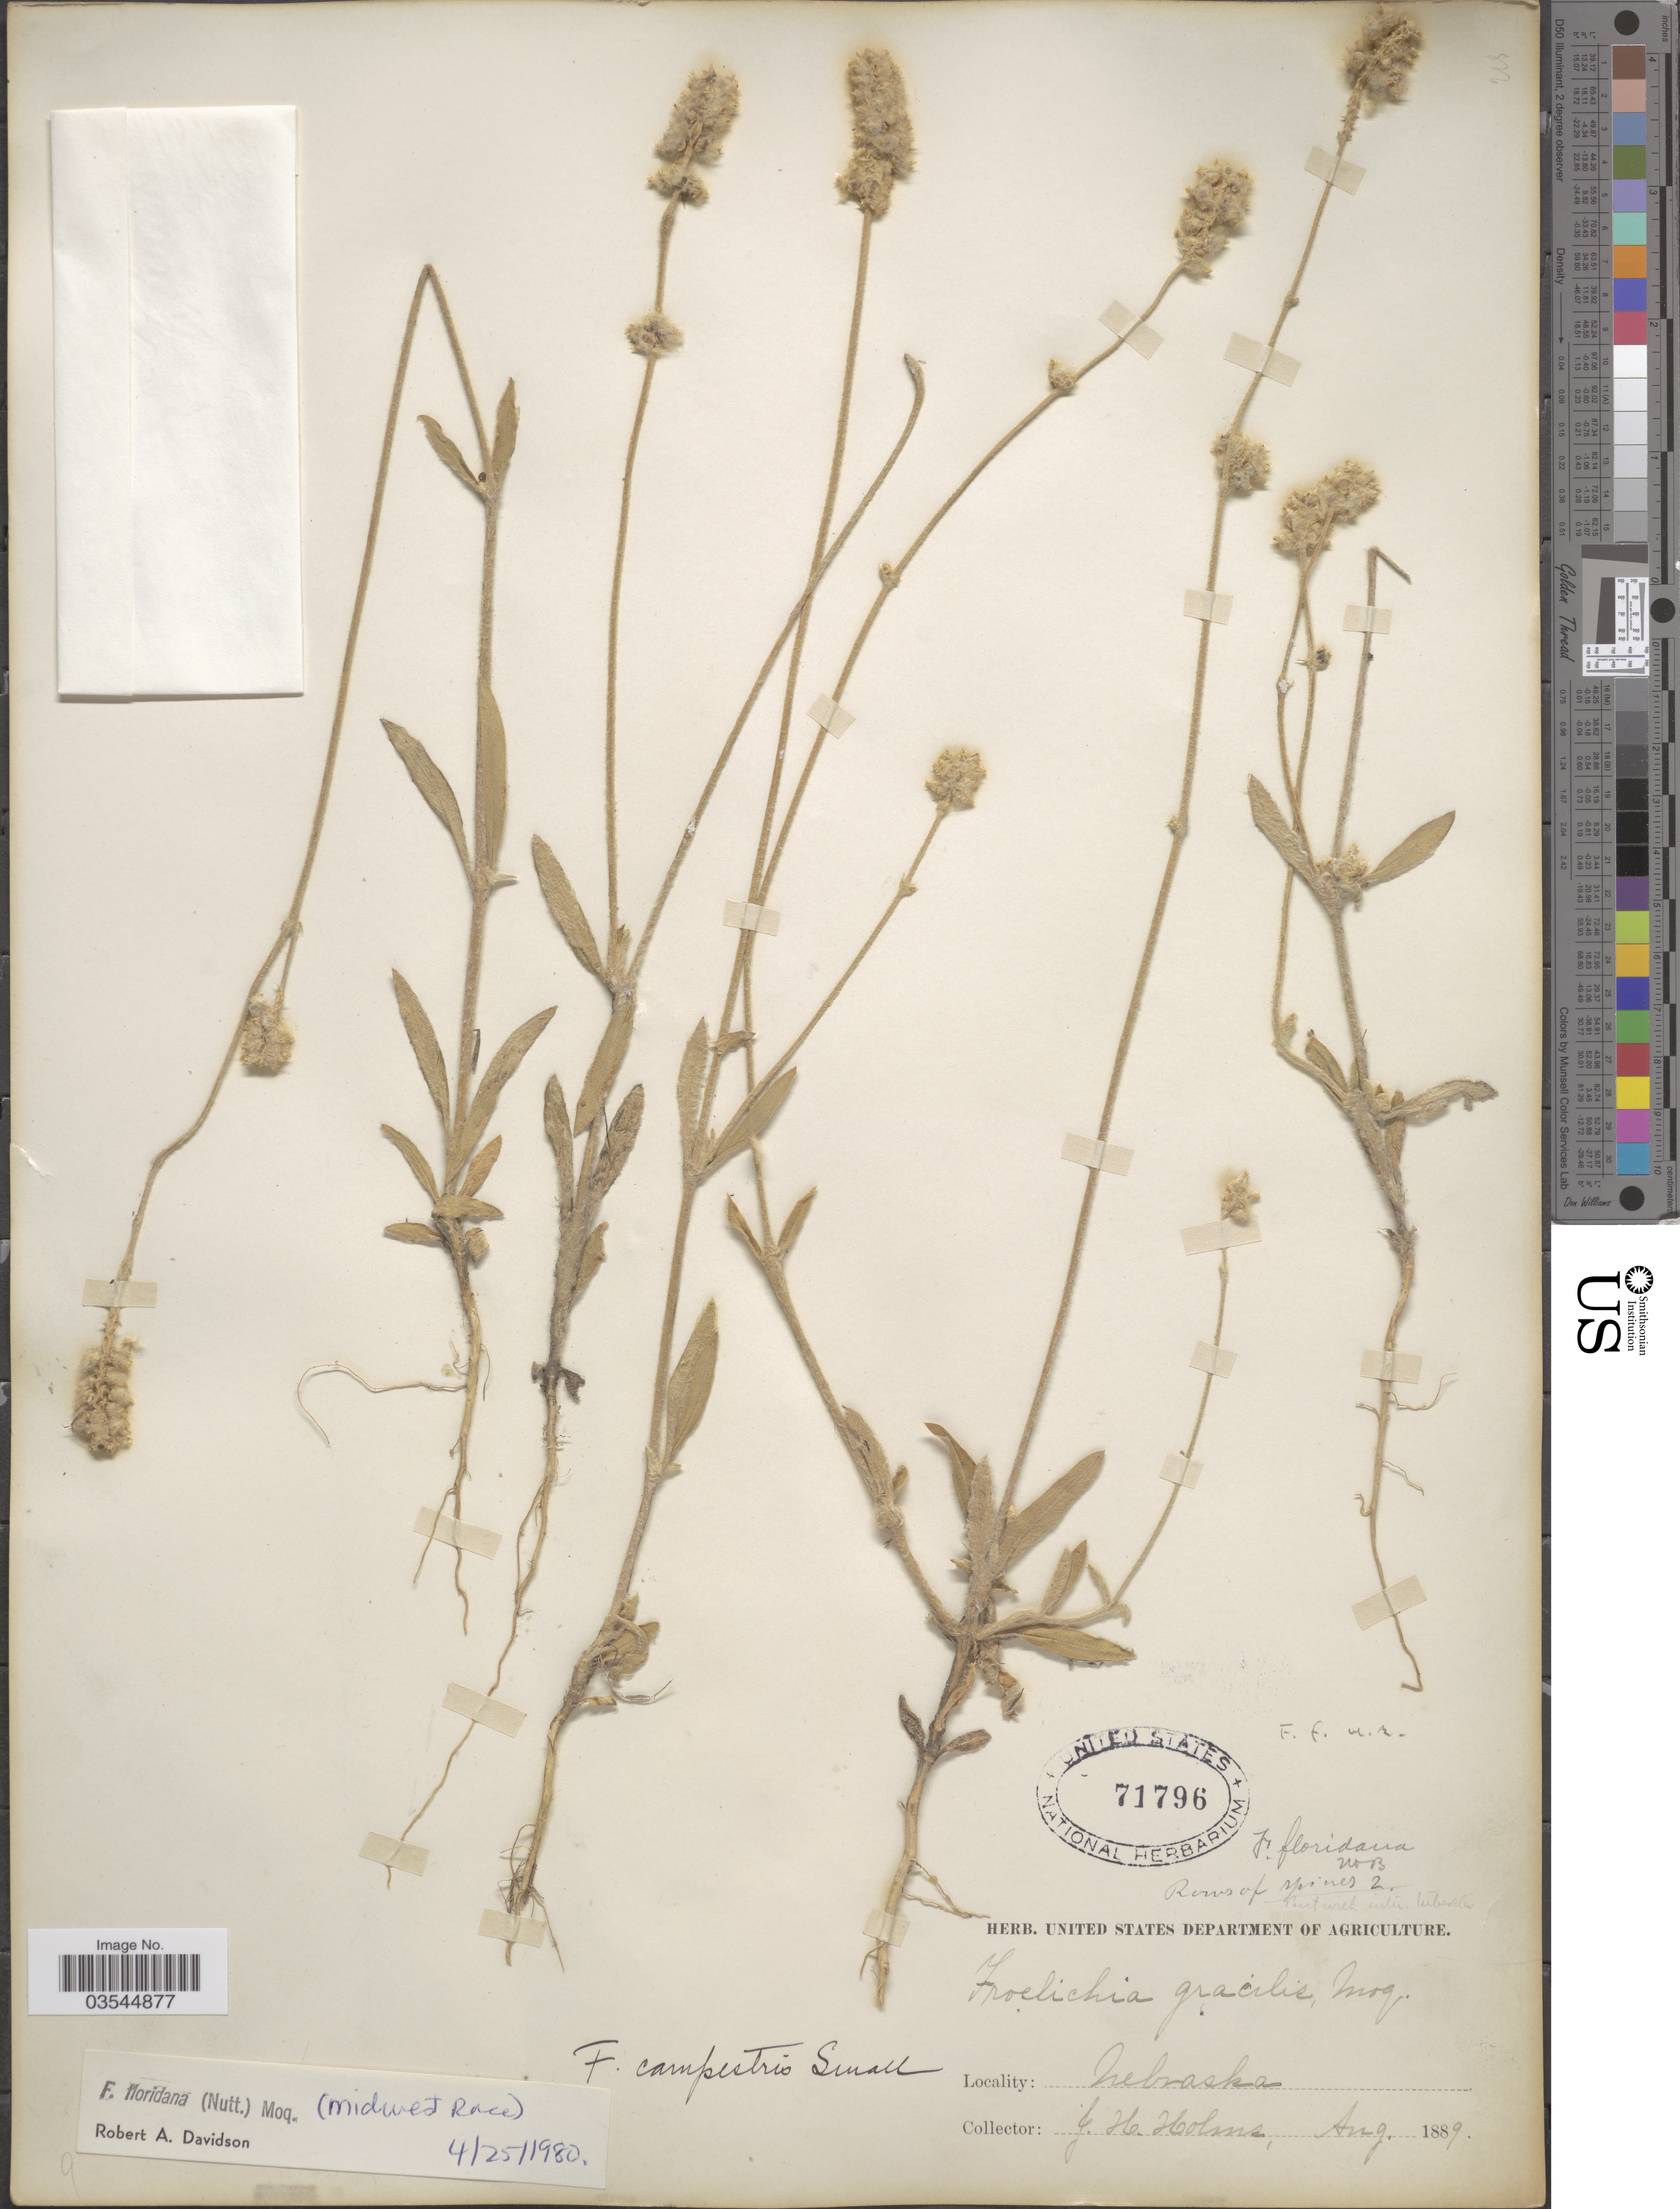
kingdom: Plantae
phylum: Tracheophyta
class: Magnoliopsida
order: Caryophyllales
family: Amaranthaceae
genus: Froelichia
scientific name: Froelichia floridana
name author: (Nutt.) Moq.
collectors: J. H. Holms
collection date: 1889-08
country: United States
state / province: Nebraska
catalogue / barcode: US 71796